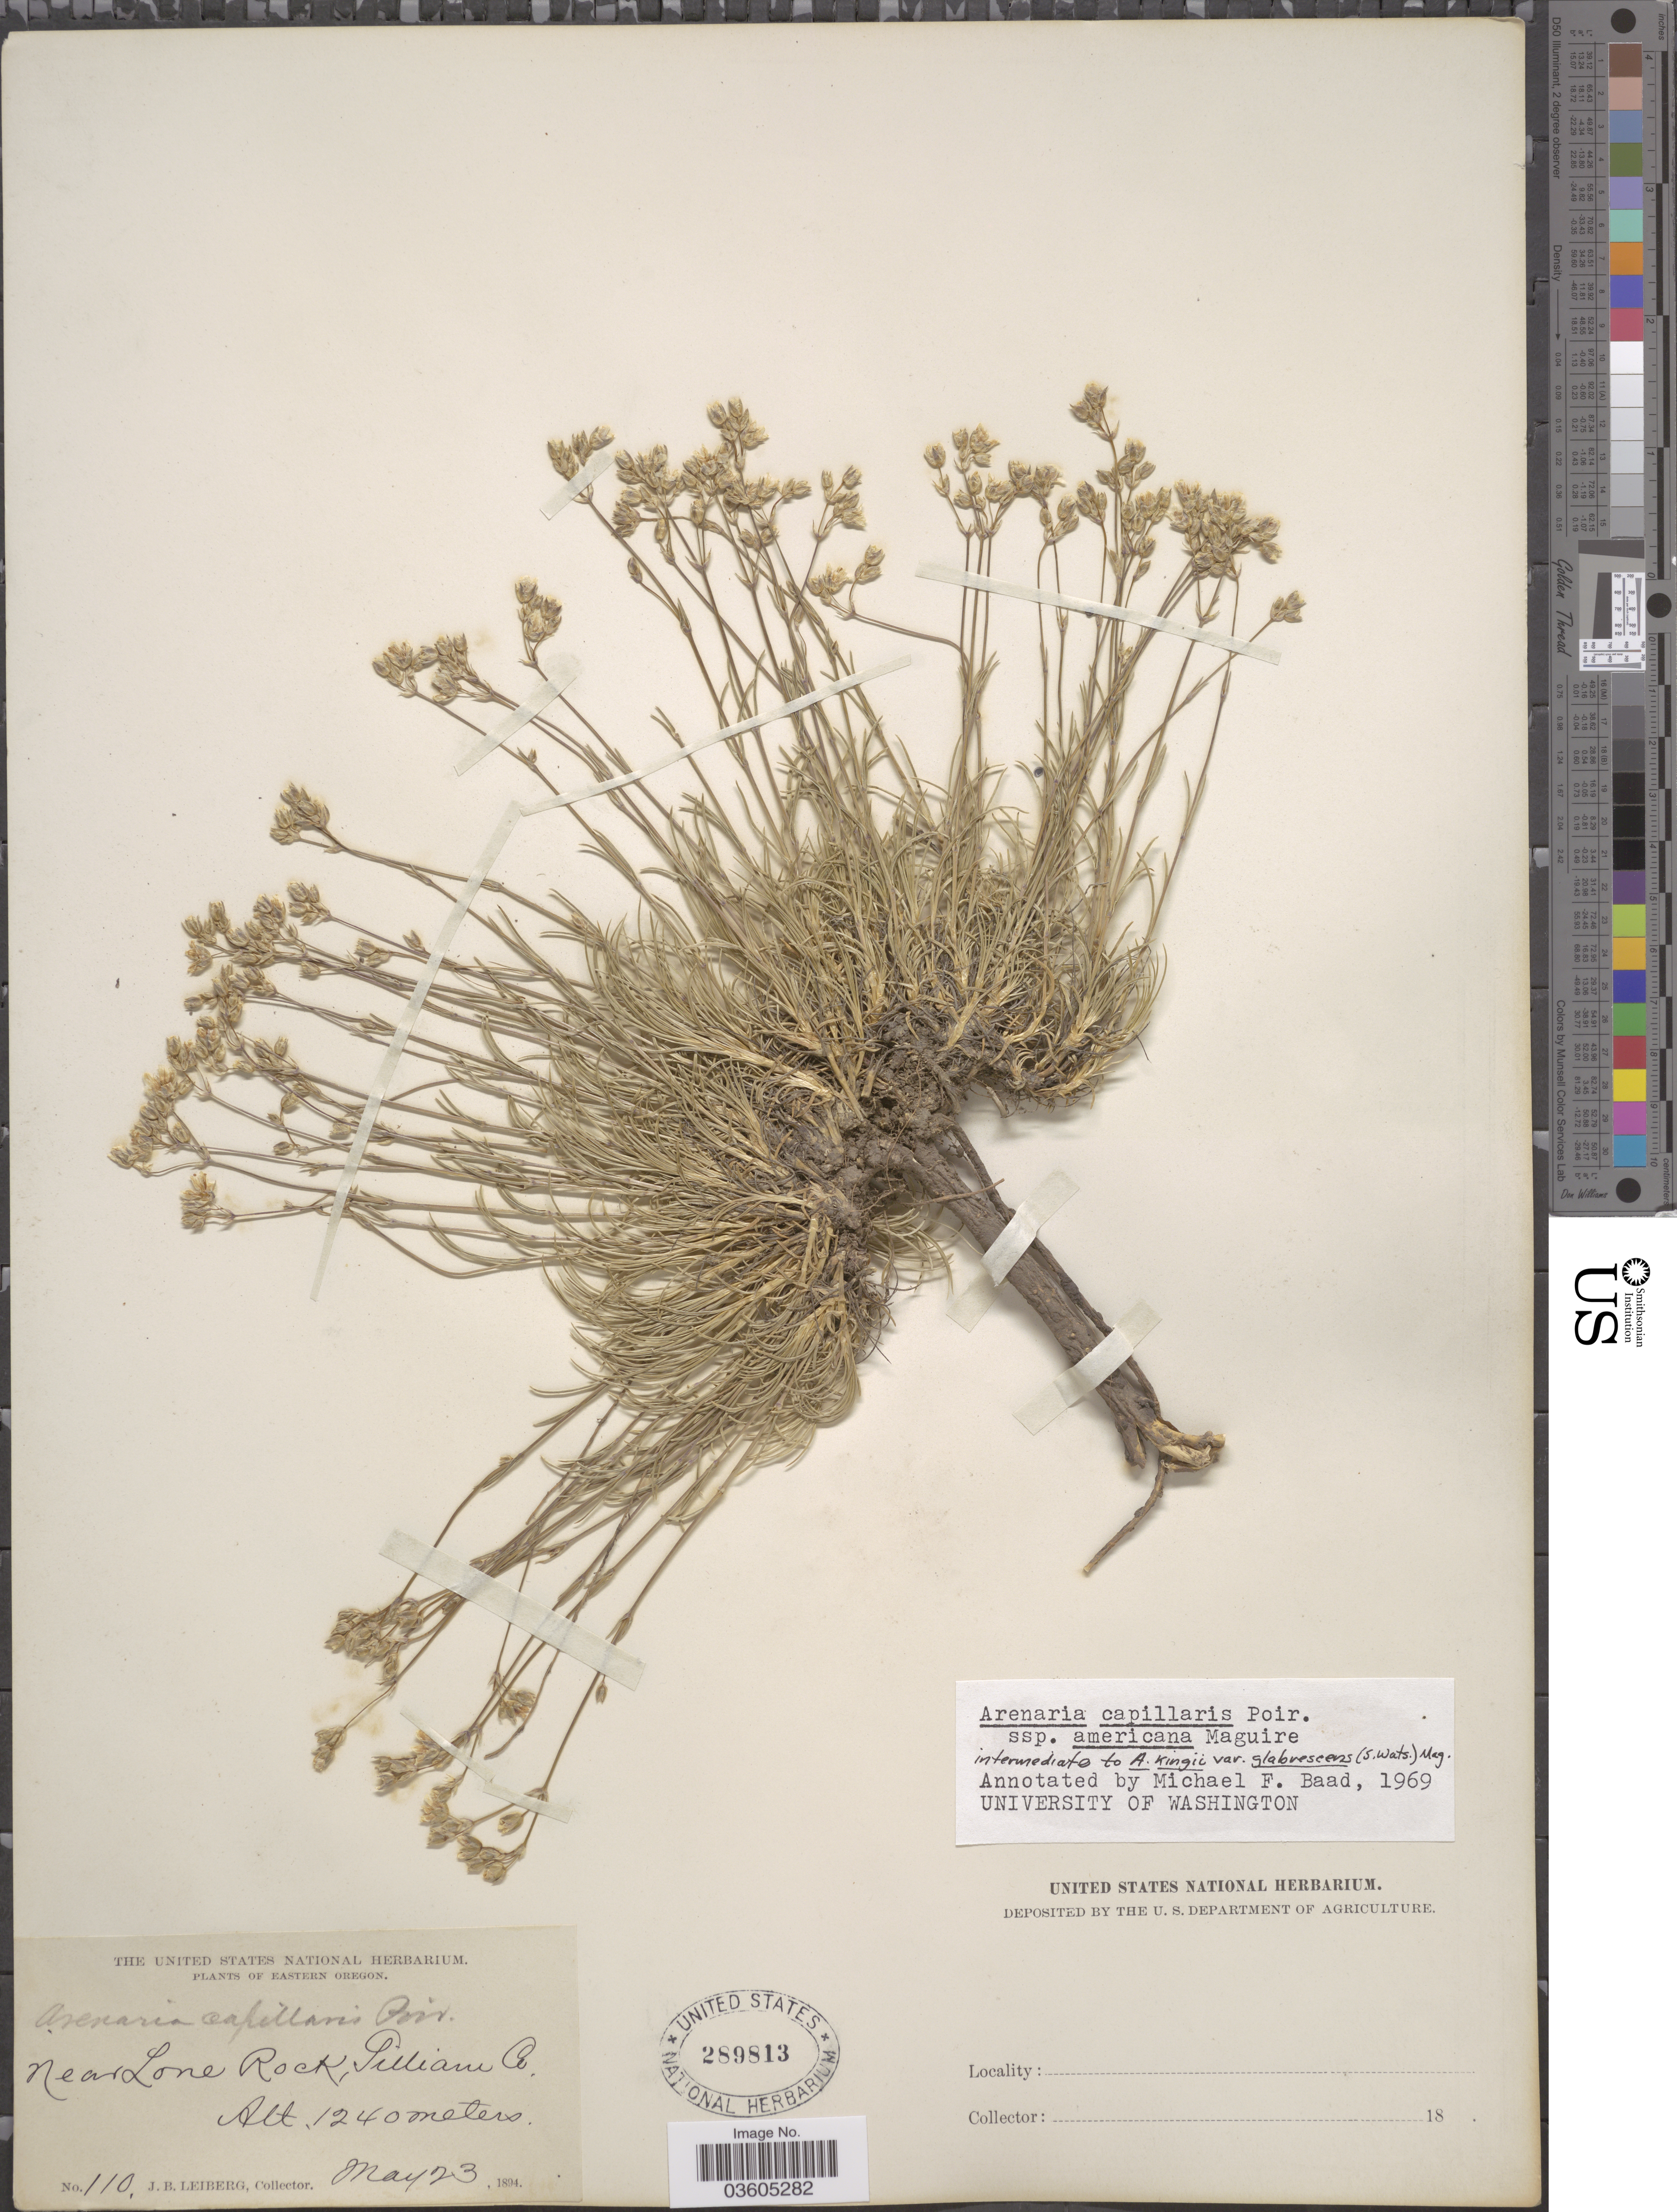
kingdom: Plantae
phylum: Tracheophyta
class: Magnoliopsida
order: Caryophyllales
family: Caryophyllaceae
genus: Eremogone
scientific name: Eremogone capillaris var. americana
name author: (Maguire) R.L. Hartm. & Rabeler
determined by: U.S. National Herbarium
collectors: J. B. Leiberg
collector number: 110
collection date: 1894-05-23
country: United States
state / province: Oregon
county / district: Gilliam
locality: Eastern Oregon. Near Lone Rock, Gilliam Co.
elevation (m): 1240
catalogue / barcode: US 289813